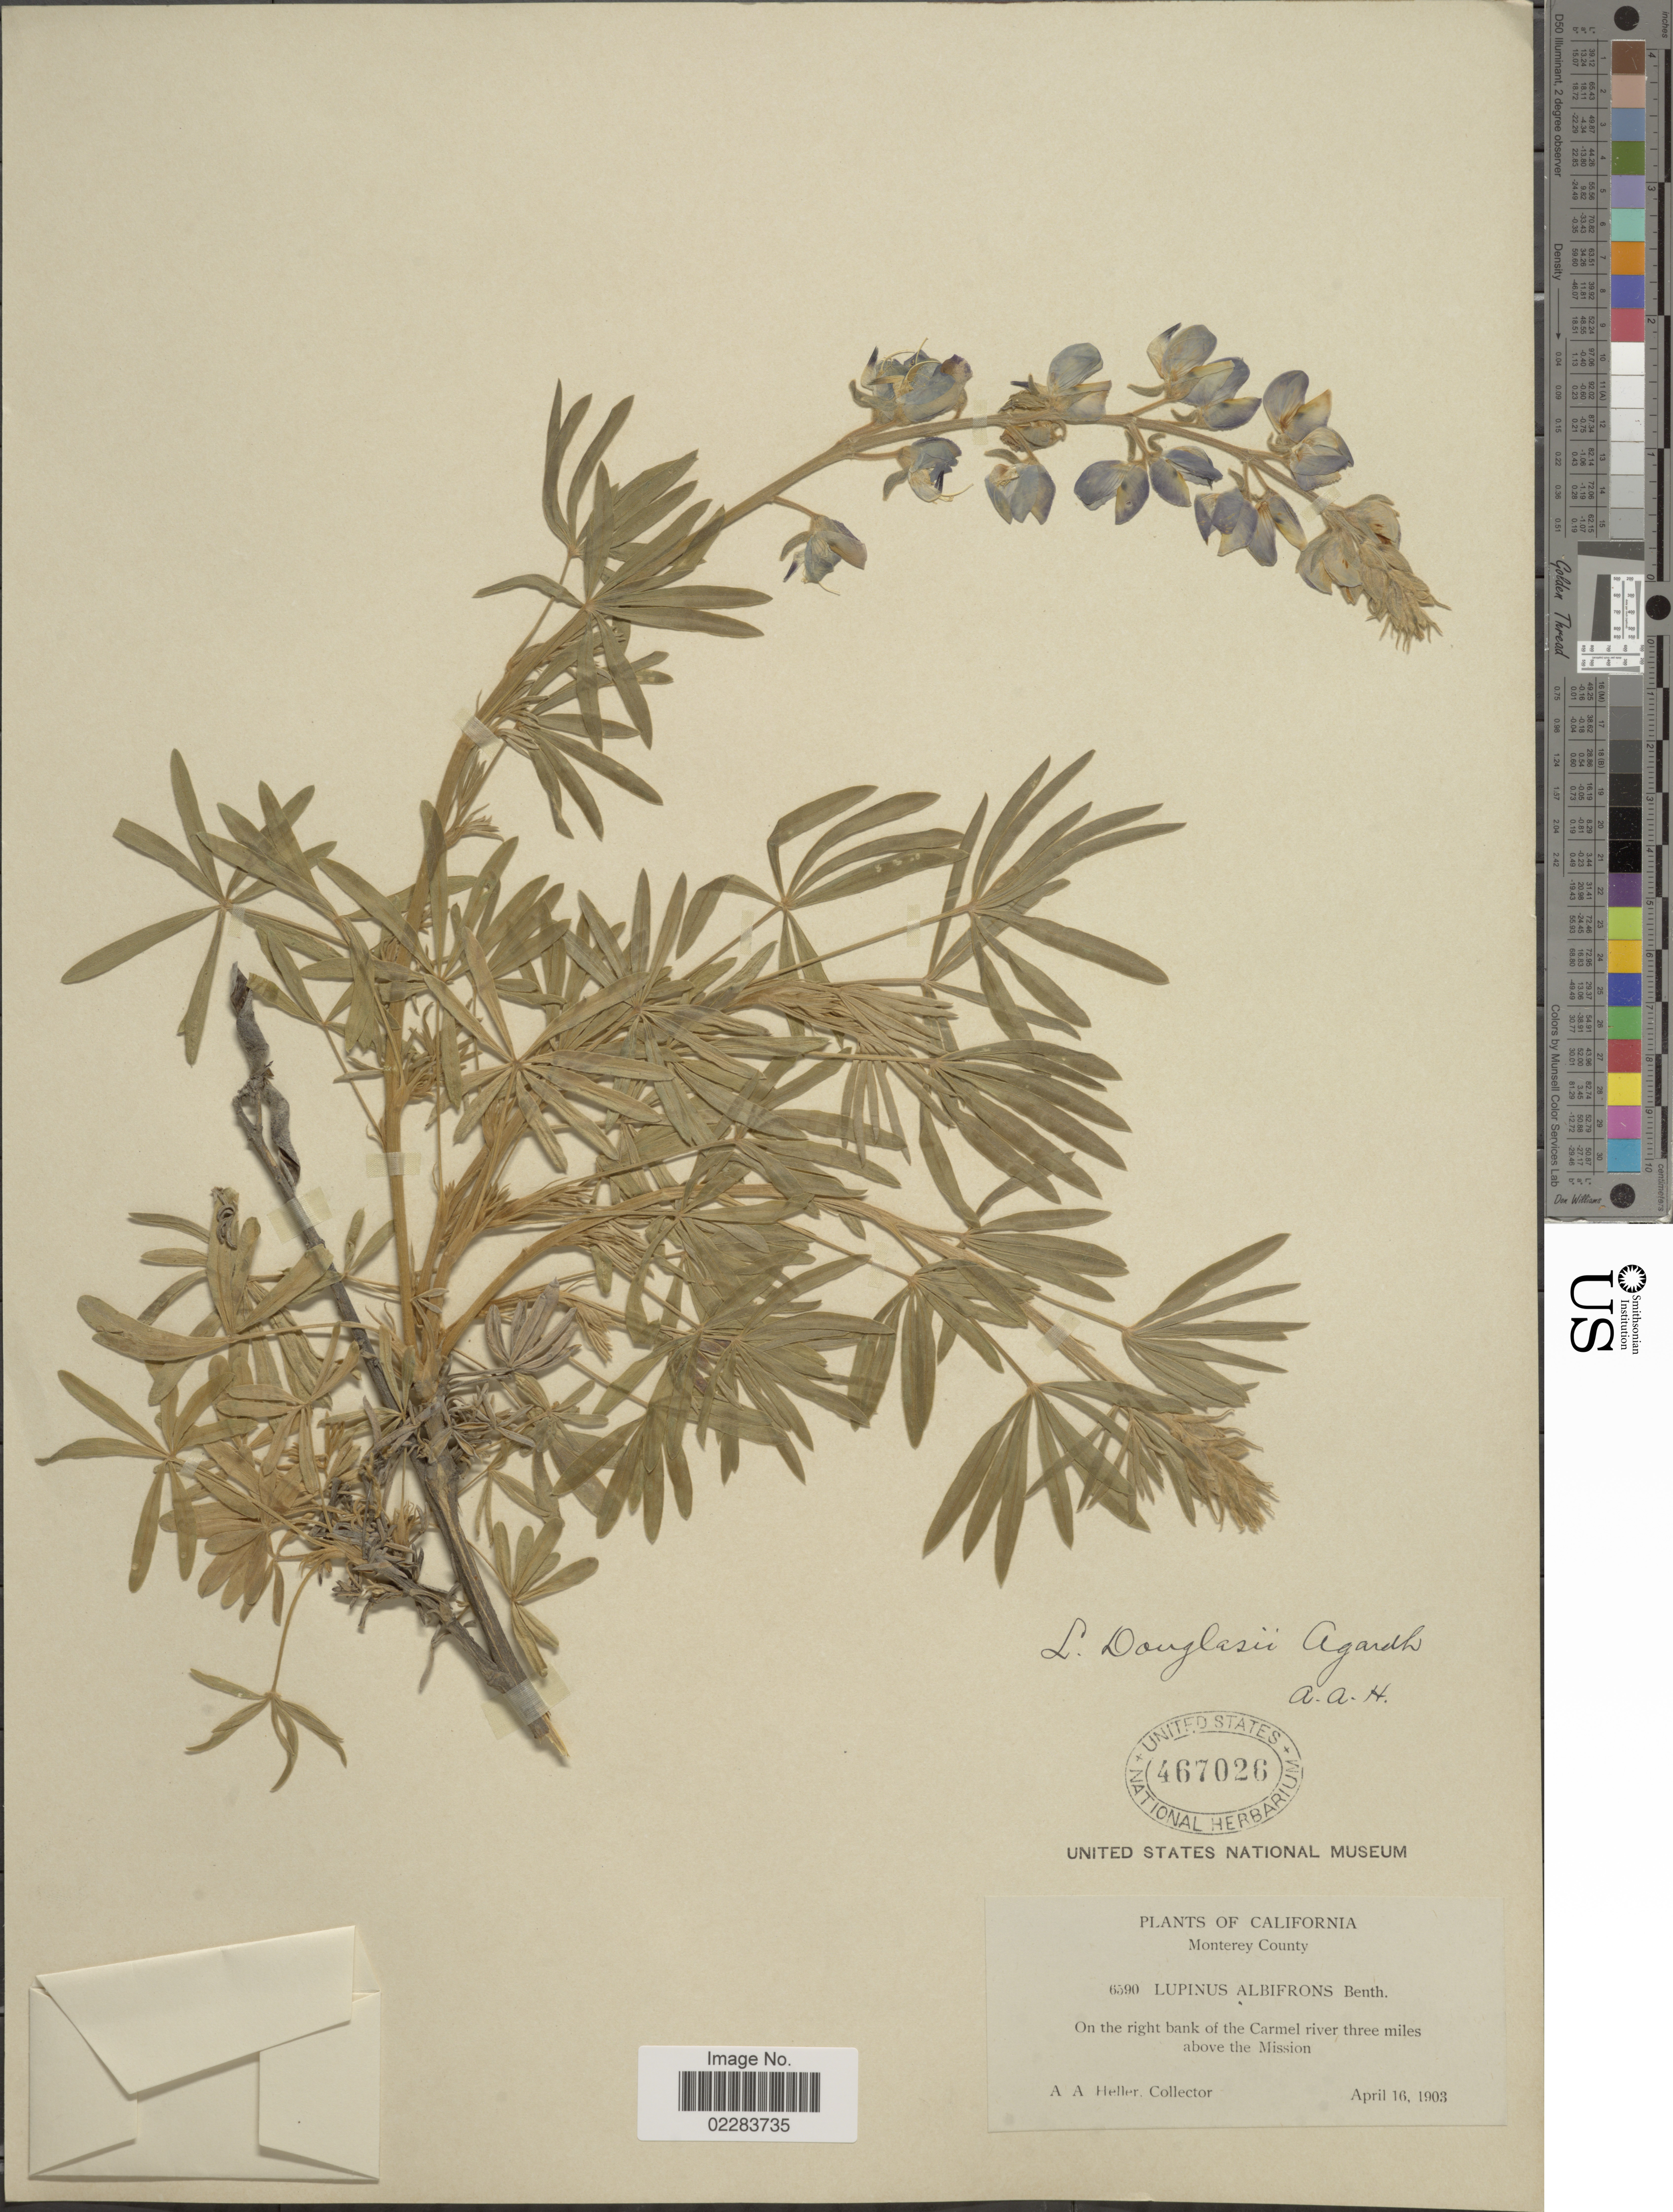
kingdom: Plantae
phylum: Tracheophyta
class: Magnoliopsida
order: Fabales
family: Fabaceae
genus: Lupinus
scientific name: Lupinus albifrons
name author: Benth.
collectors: A. A. Heller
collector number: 6590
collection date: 1903-04-16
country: United States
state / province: California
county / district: Monterey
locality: Monterey County. on the right bank of the Carmel river three miles above the Mission.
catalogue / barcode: US 467026